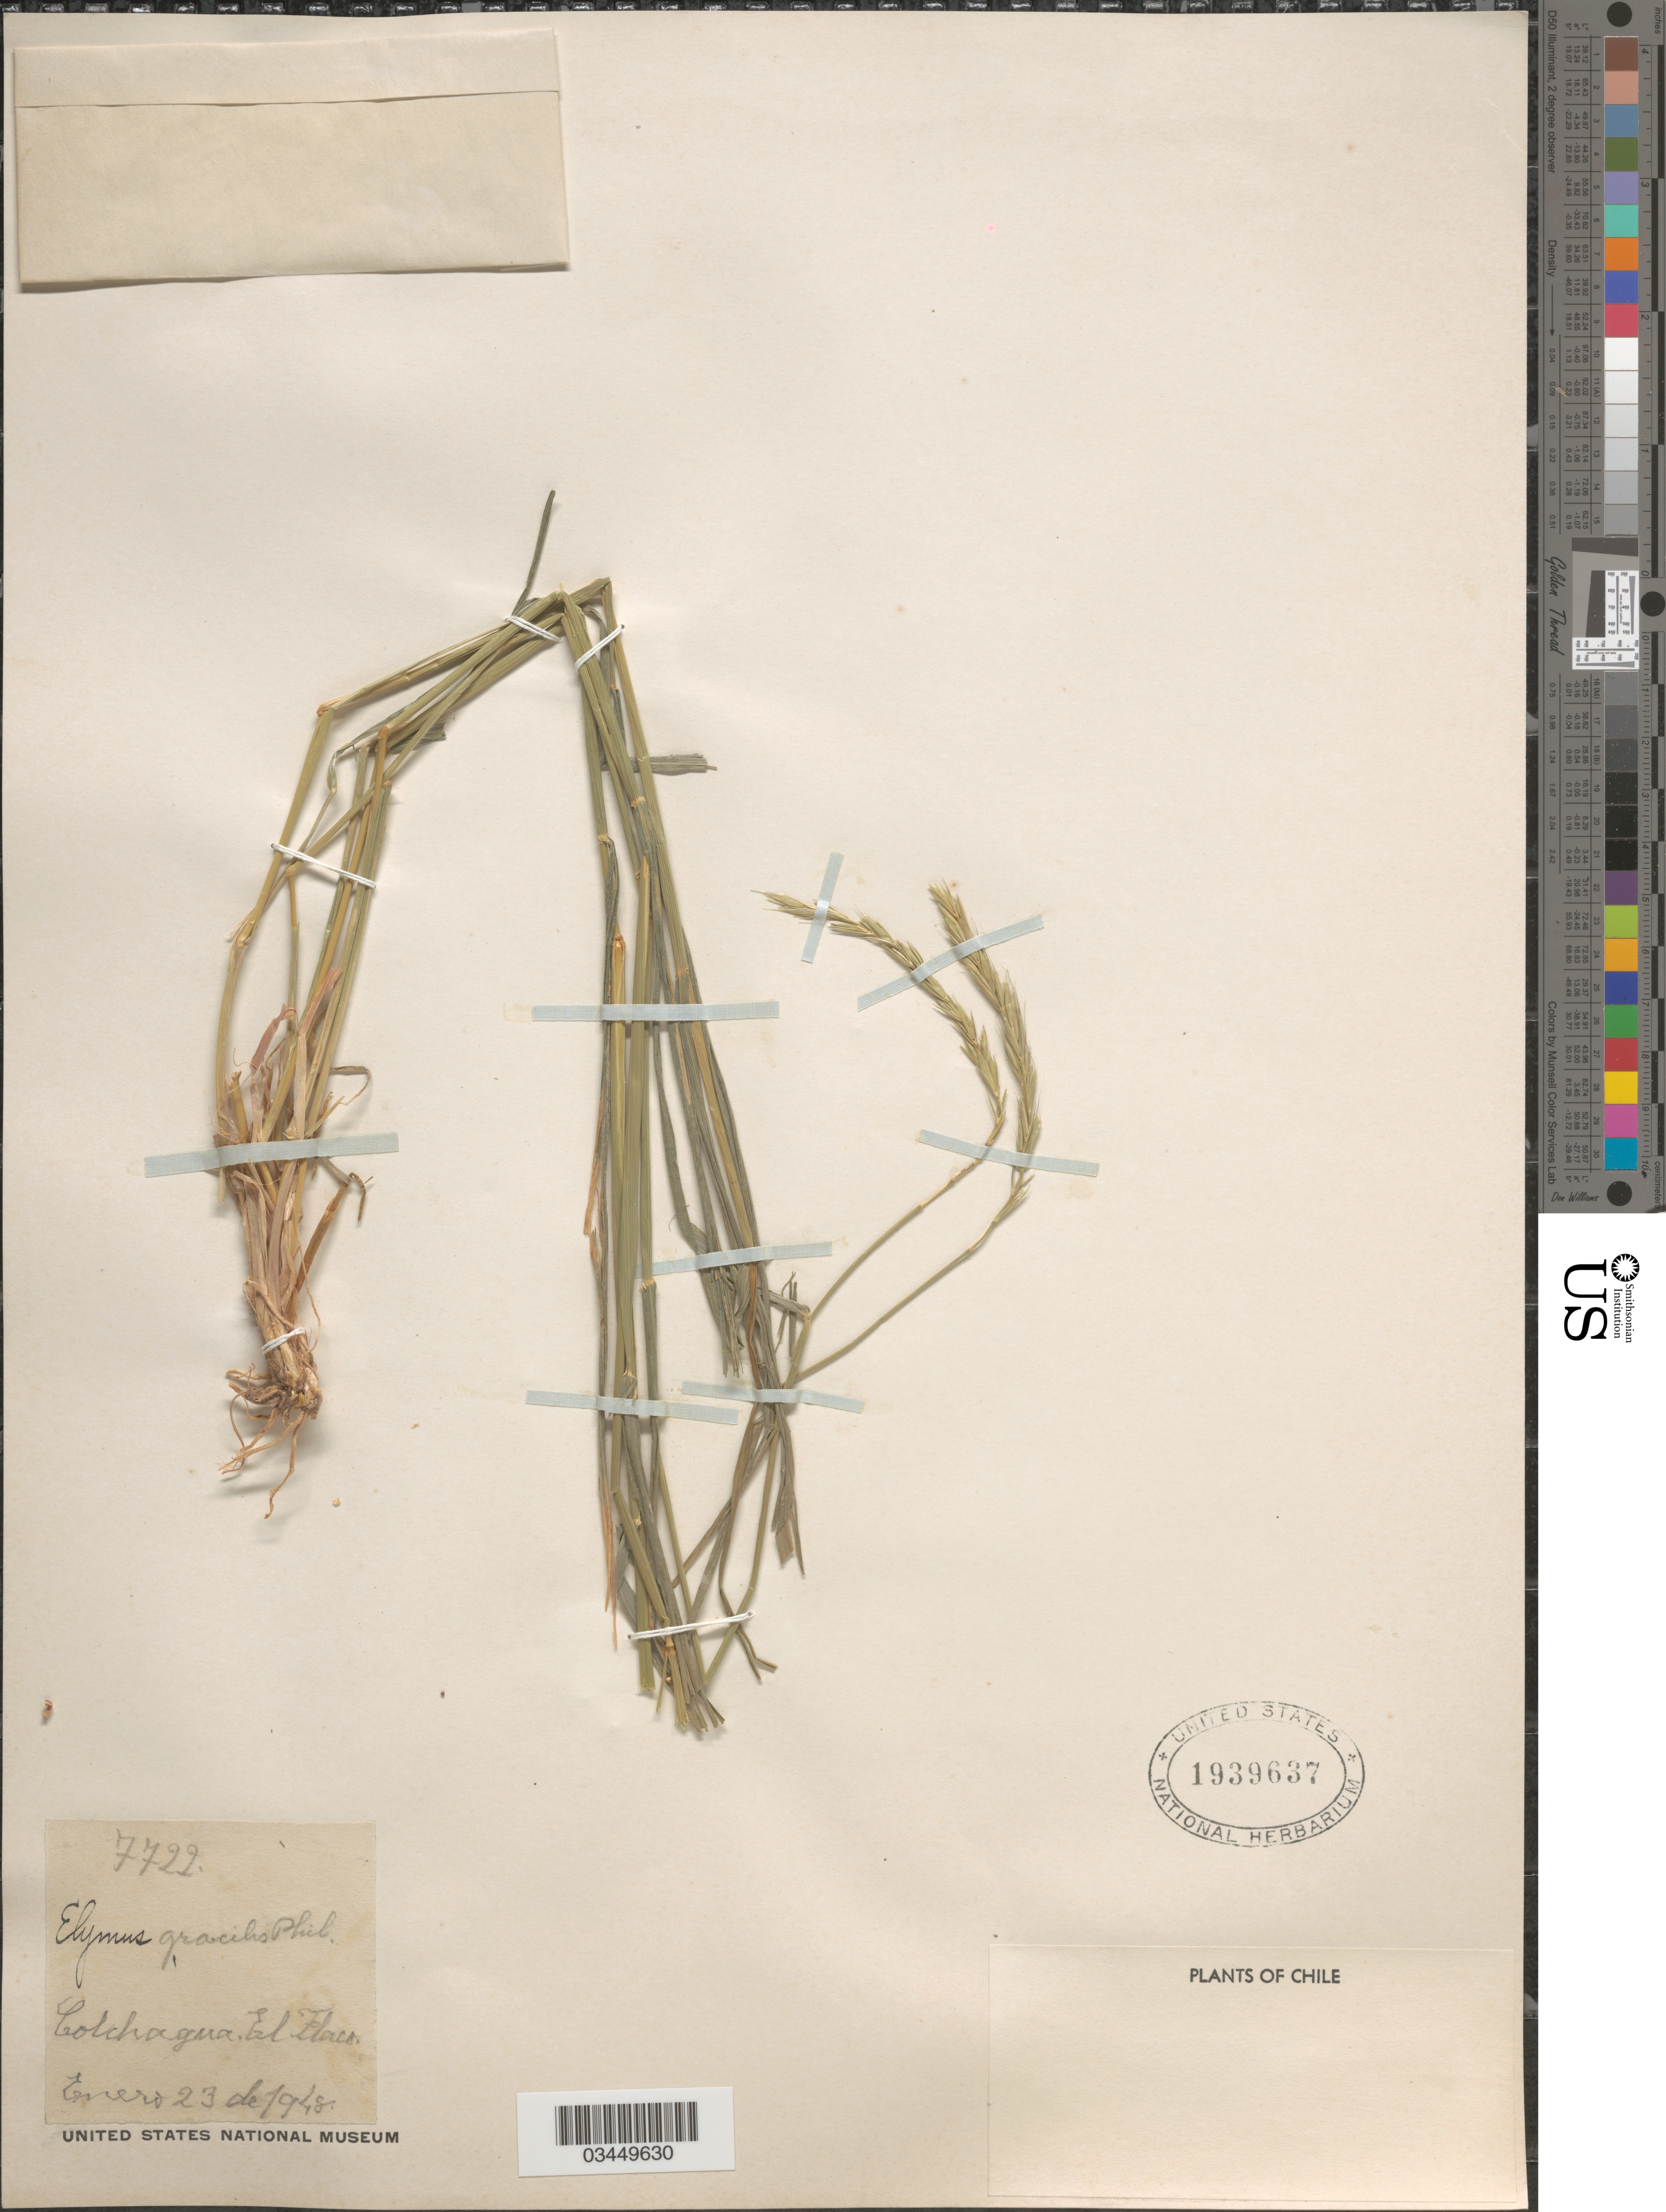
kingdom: Plantae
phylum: Tracheophyta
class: Liliopsida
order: Poales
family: Poaceae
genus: Elymus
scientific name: Elymus angulatus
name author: J. Presl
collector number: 7722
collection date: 1948-01-23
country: Chile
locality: Colchagua. El Flaco.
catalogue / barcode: US 1939637